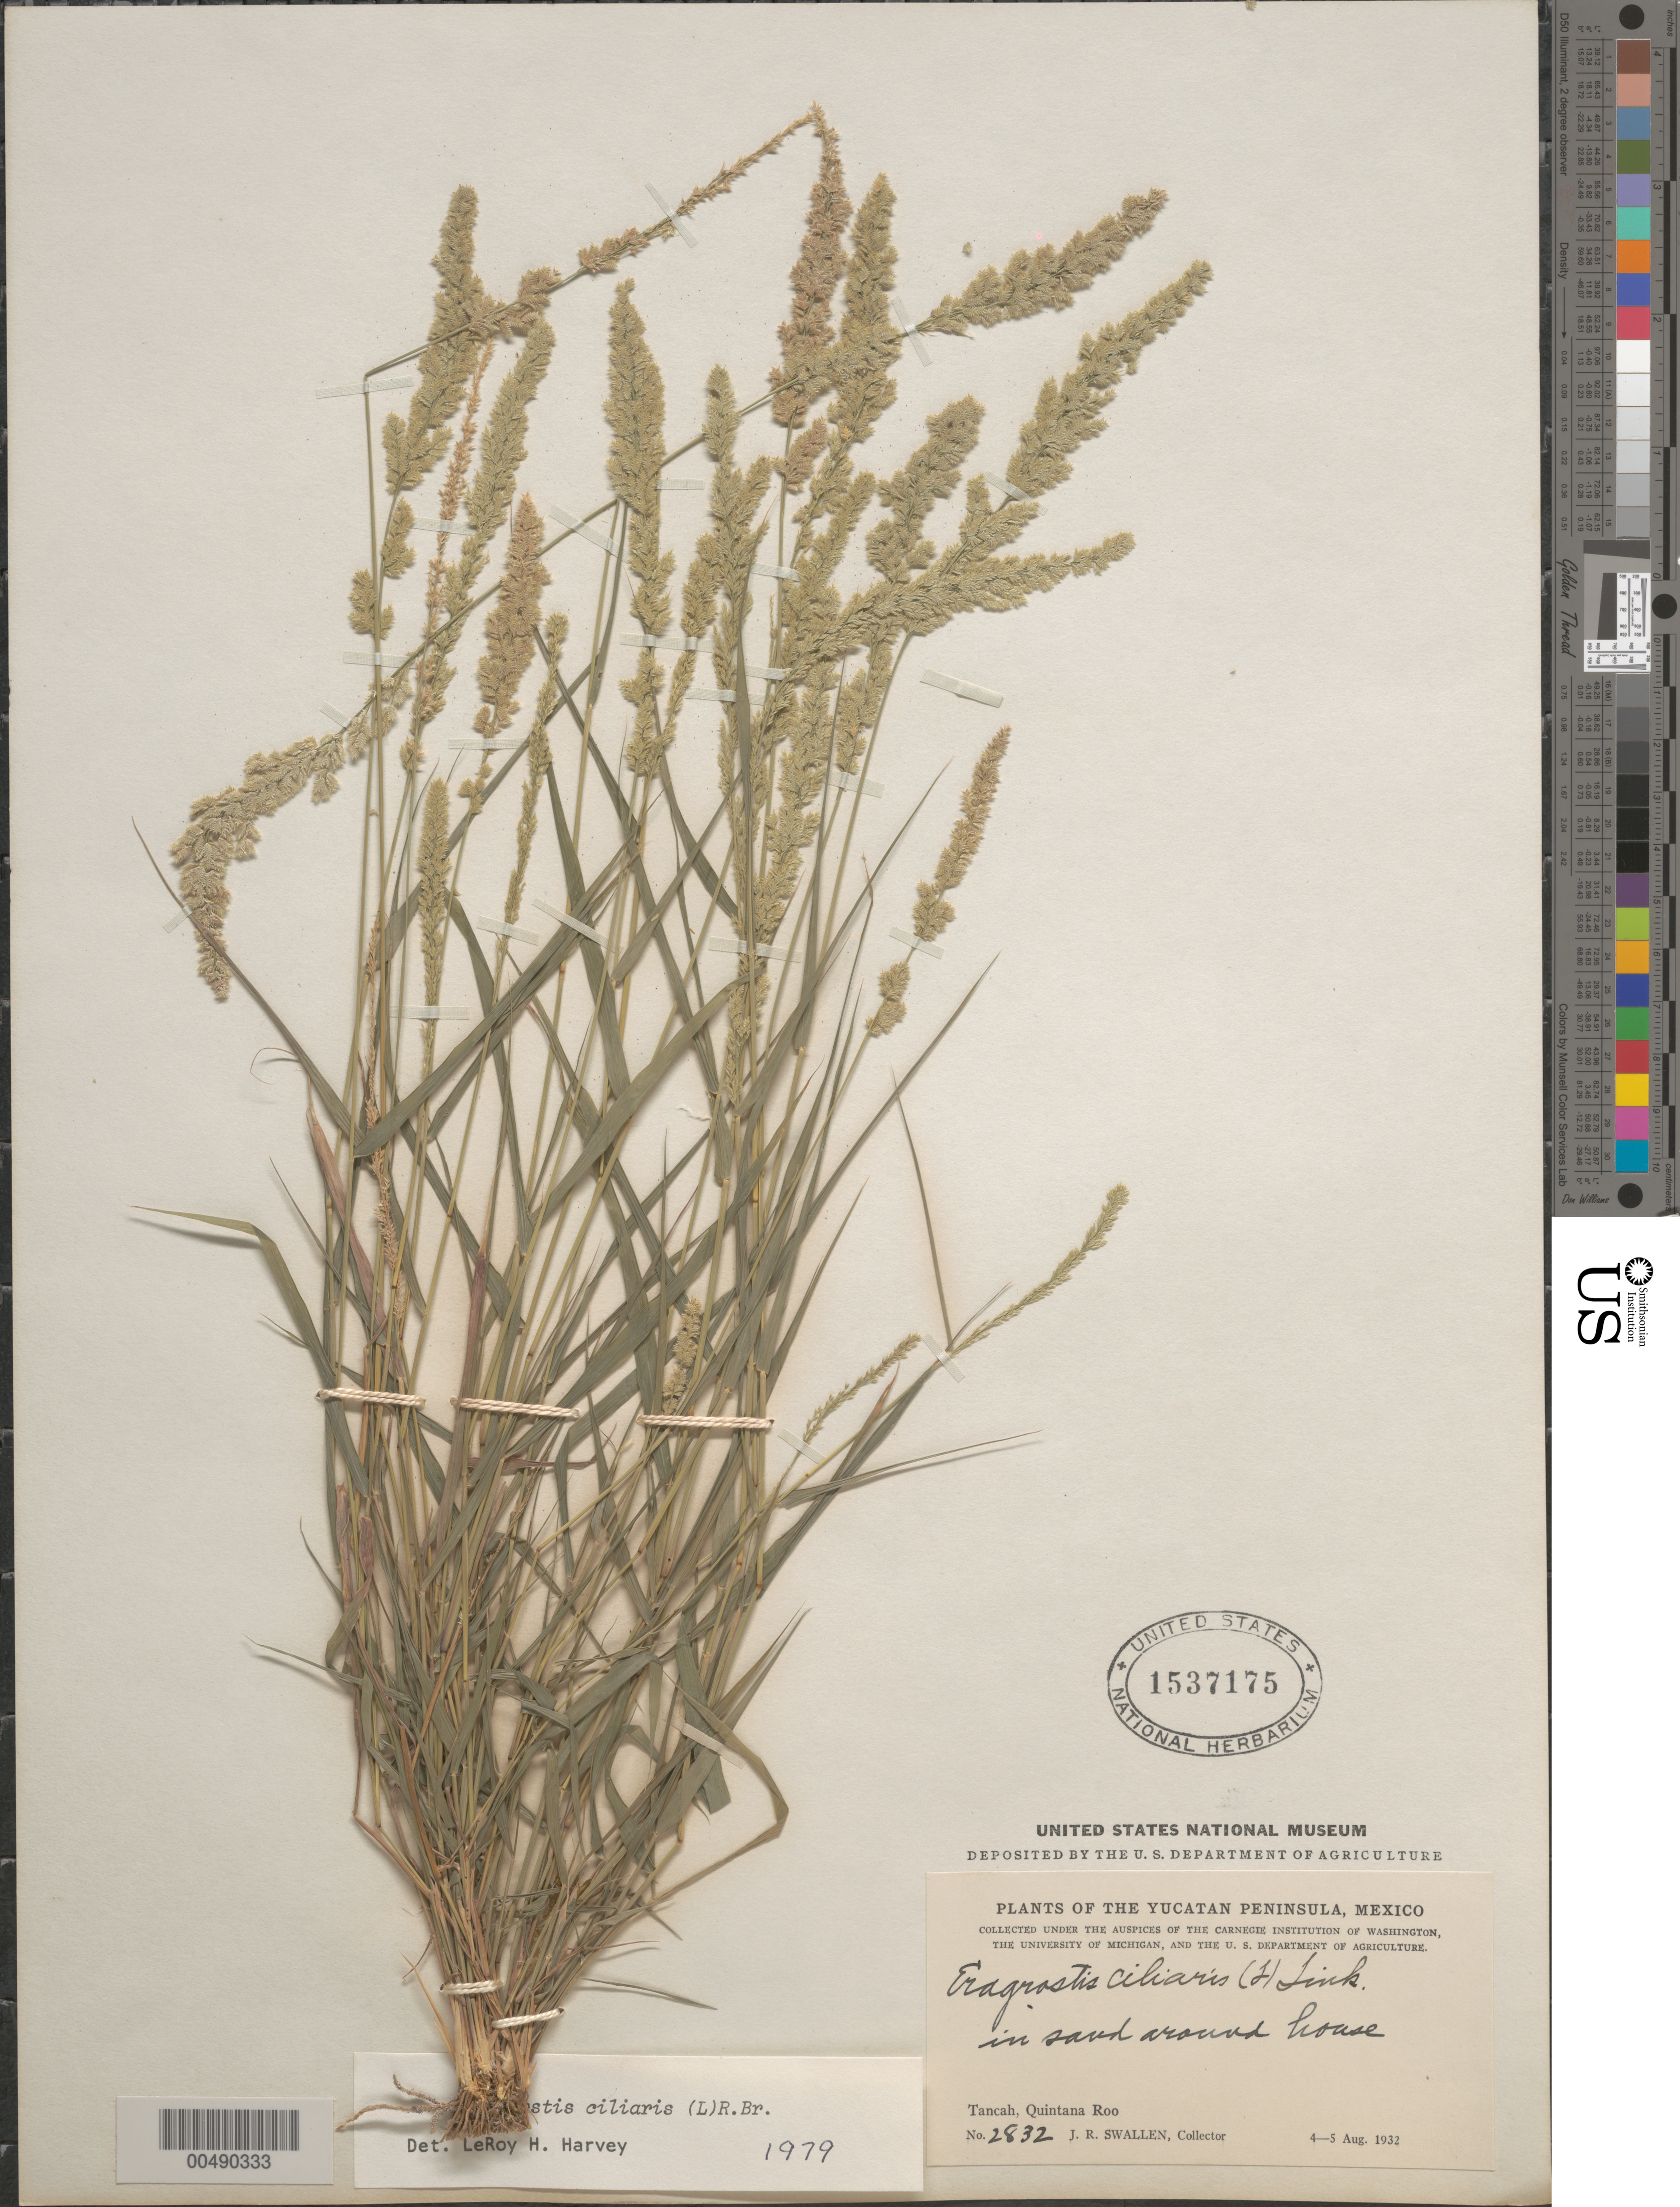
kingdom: Plantae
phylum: Tracheophyta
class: Liliopsida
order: Poales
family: Poaceae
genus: Eragrostis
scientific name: Eragrostis ciliaris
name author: (L.) R. Br.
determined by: Harvey, L. H.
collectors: J. R. Swallen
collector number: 2832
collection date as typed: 4 Aug 1932 to 5 Aug 1932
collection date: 1932-08-04/1932-08-05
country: Mexico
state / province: Quintana Roo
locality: Tancah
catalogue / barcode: US 1537175